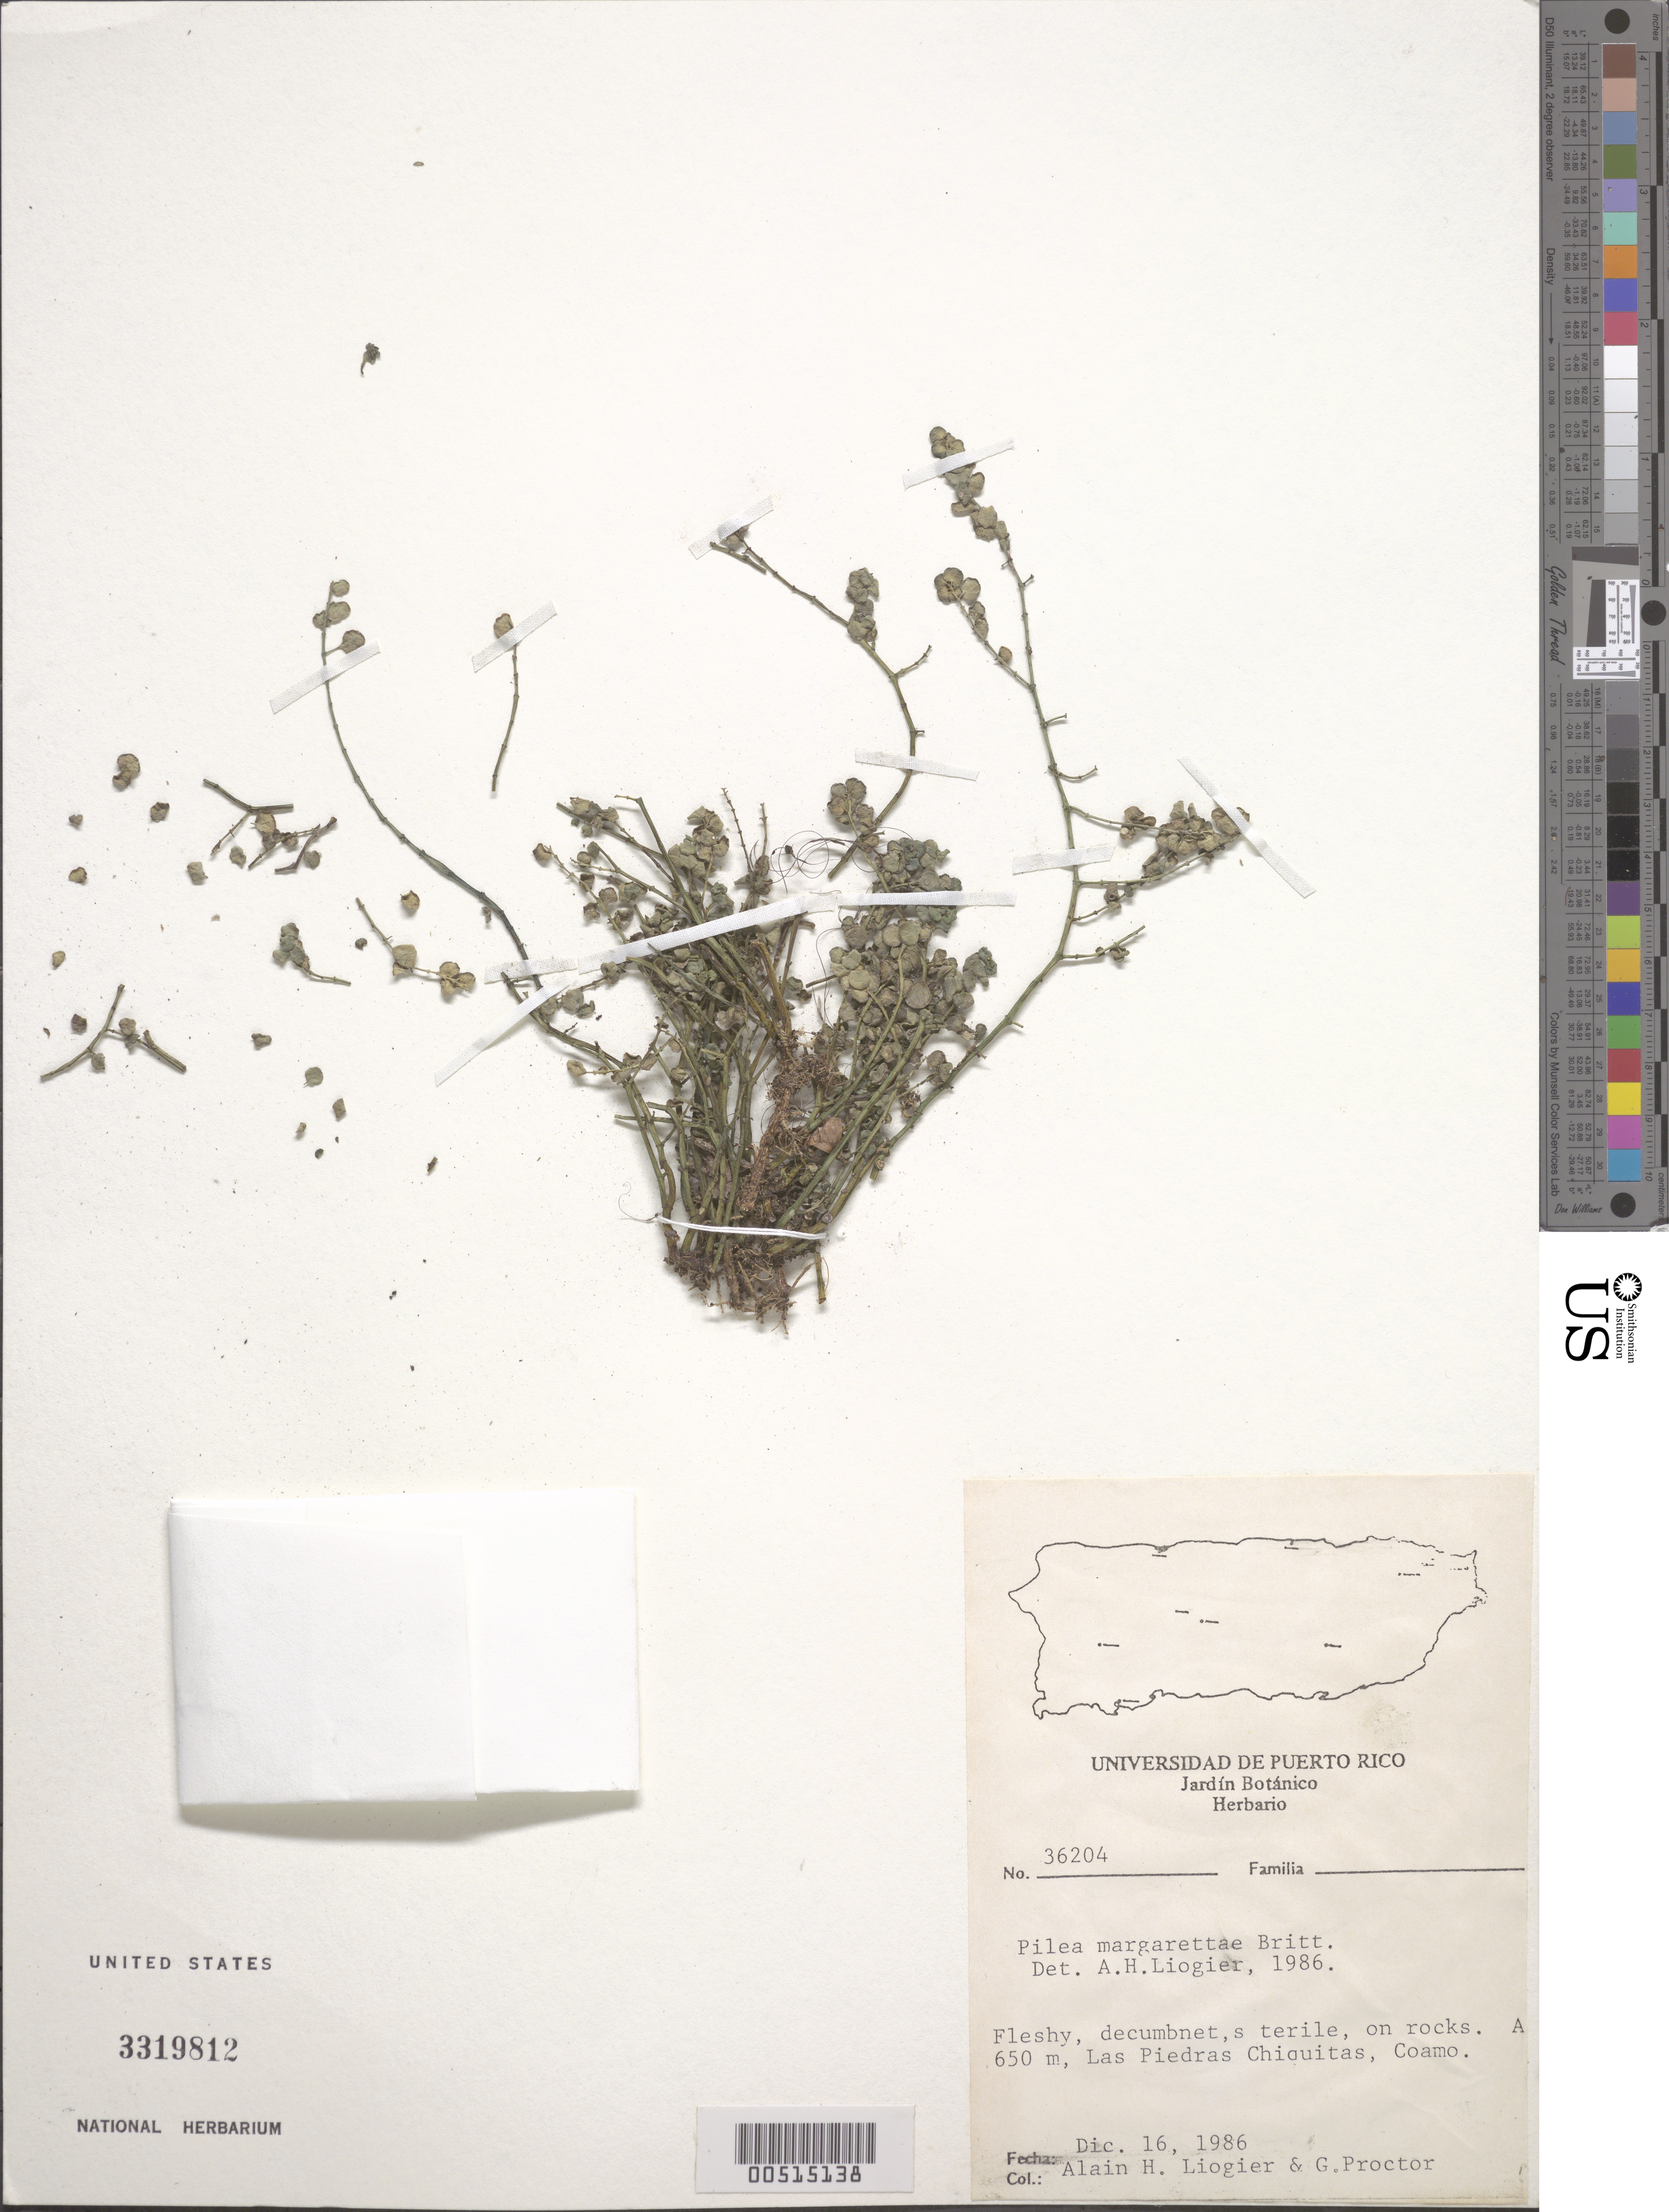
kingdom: Plantae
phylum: Tracheophyta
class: Magnoliopsida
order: Rosales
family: Urticaceae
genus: Pilea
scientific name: Pilea margarettae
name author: Britton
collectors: A. H. Liogier & G. R. Proctor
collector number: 36204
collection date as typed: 16 Dec 1986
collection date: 1986-12-16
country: Puerto Rico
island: Greater Antilles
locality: Las Piedras Chiquitas, Coamo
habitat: On rocks.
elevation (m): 650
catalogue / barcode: US 3319812